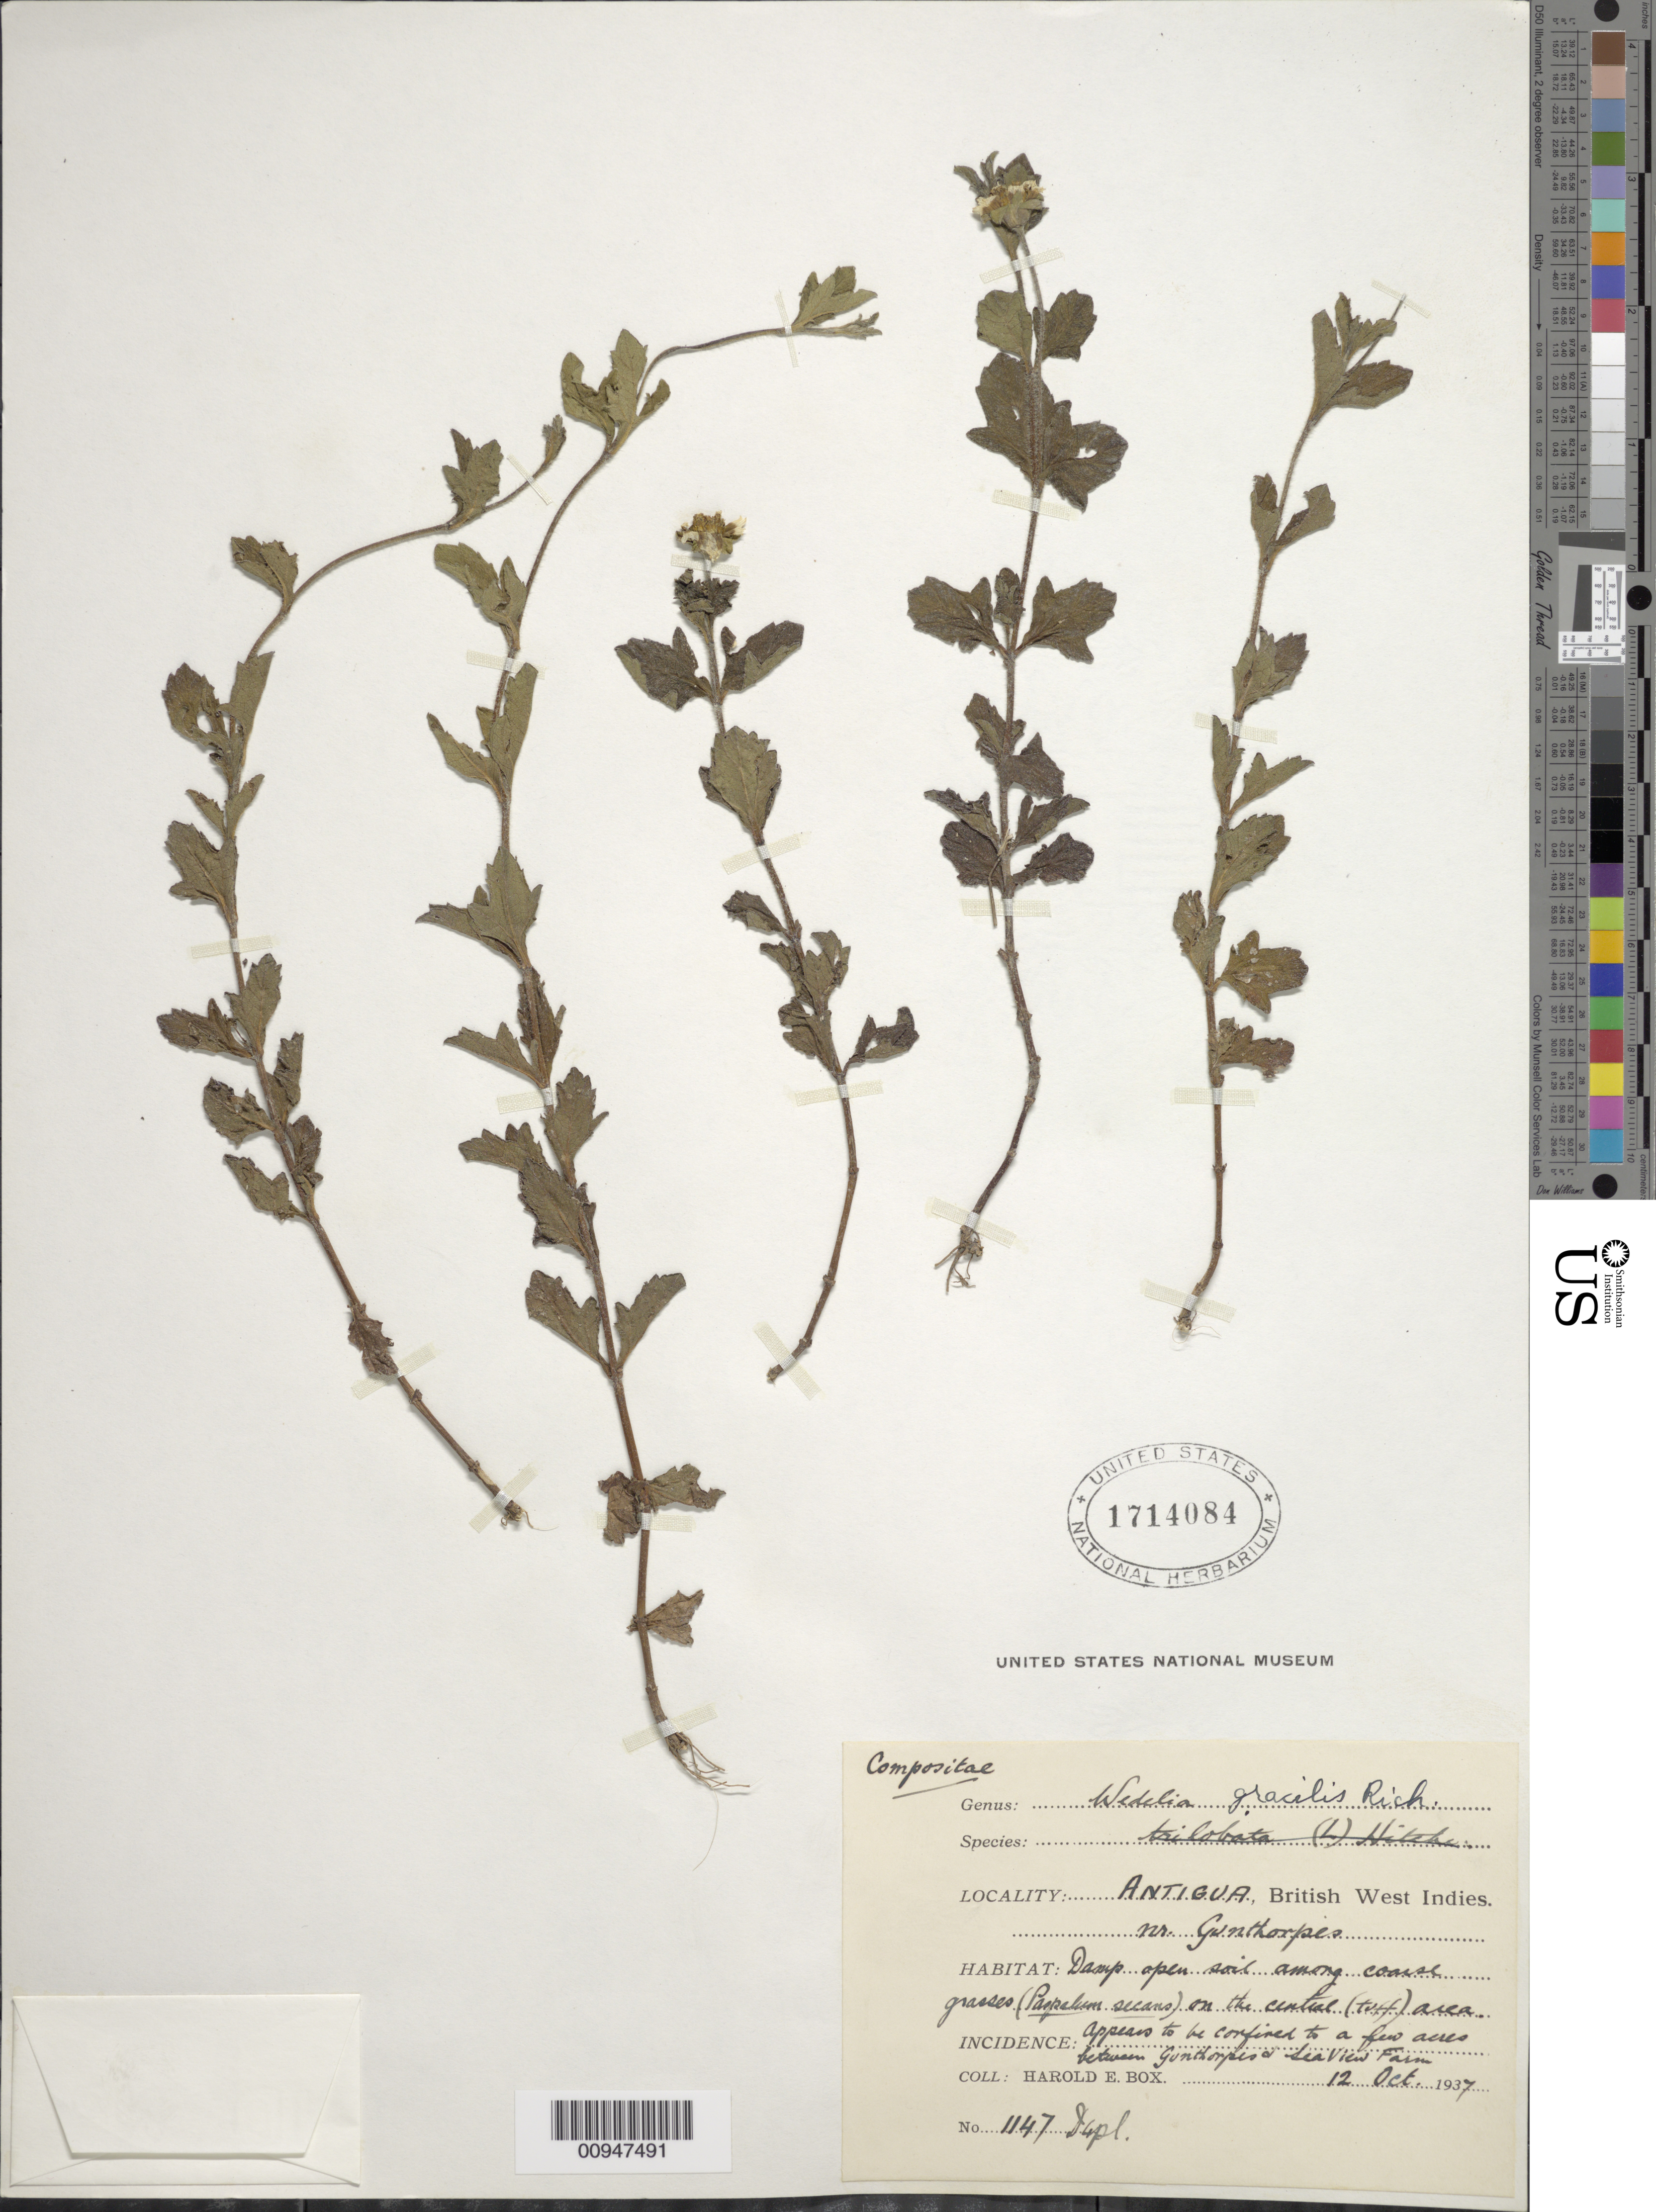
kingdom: Plantae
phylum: Tracheophyta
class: Magnoliopsida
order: Asterales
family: Asteraceae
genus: Sphagneticola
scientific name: Sphagneticola gracilis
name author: (Rich.) Pruski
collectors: H. E. Box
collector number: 1147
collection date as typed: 12 Oct 1937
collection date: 1937-10-12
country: Antigua and Barbuda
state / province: Saint George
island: Antigua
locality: Gunthorpies, between Gunthropes and Sea View Farm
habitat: Damp open soil among coarse grasses (paepalum secans) on the central area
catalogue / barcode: US 1714084